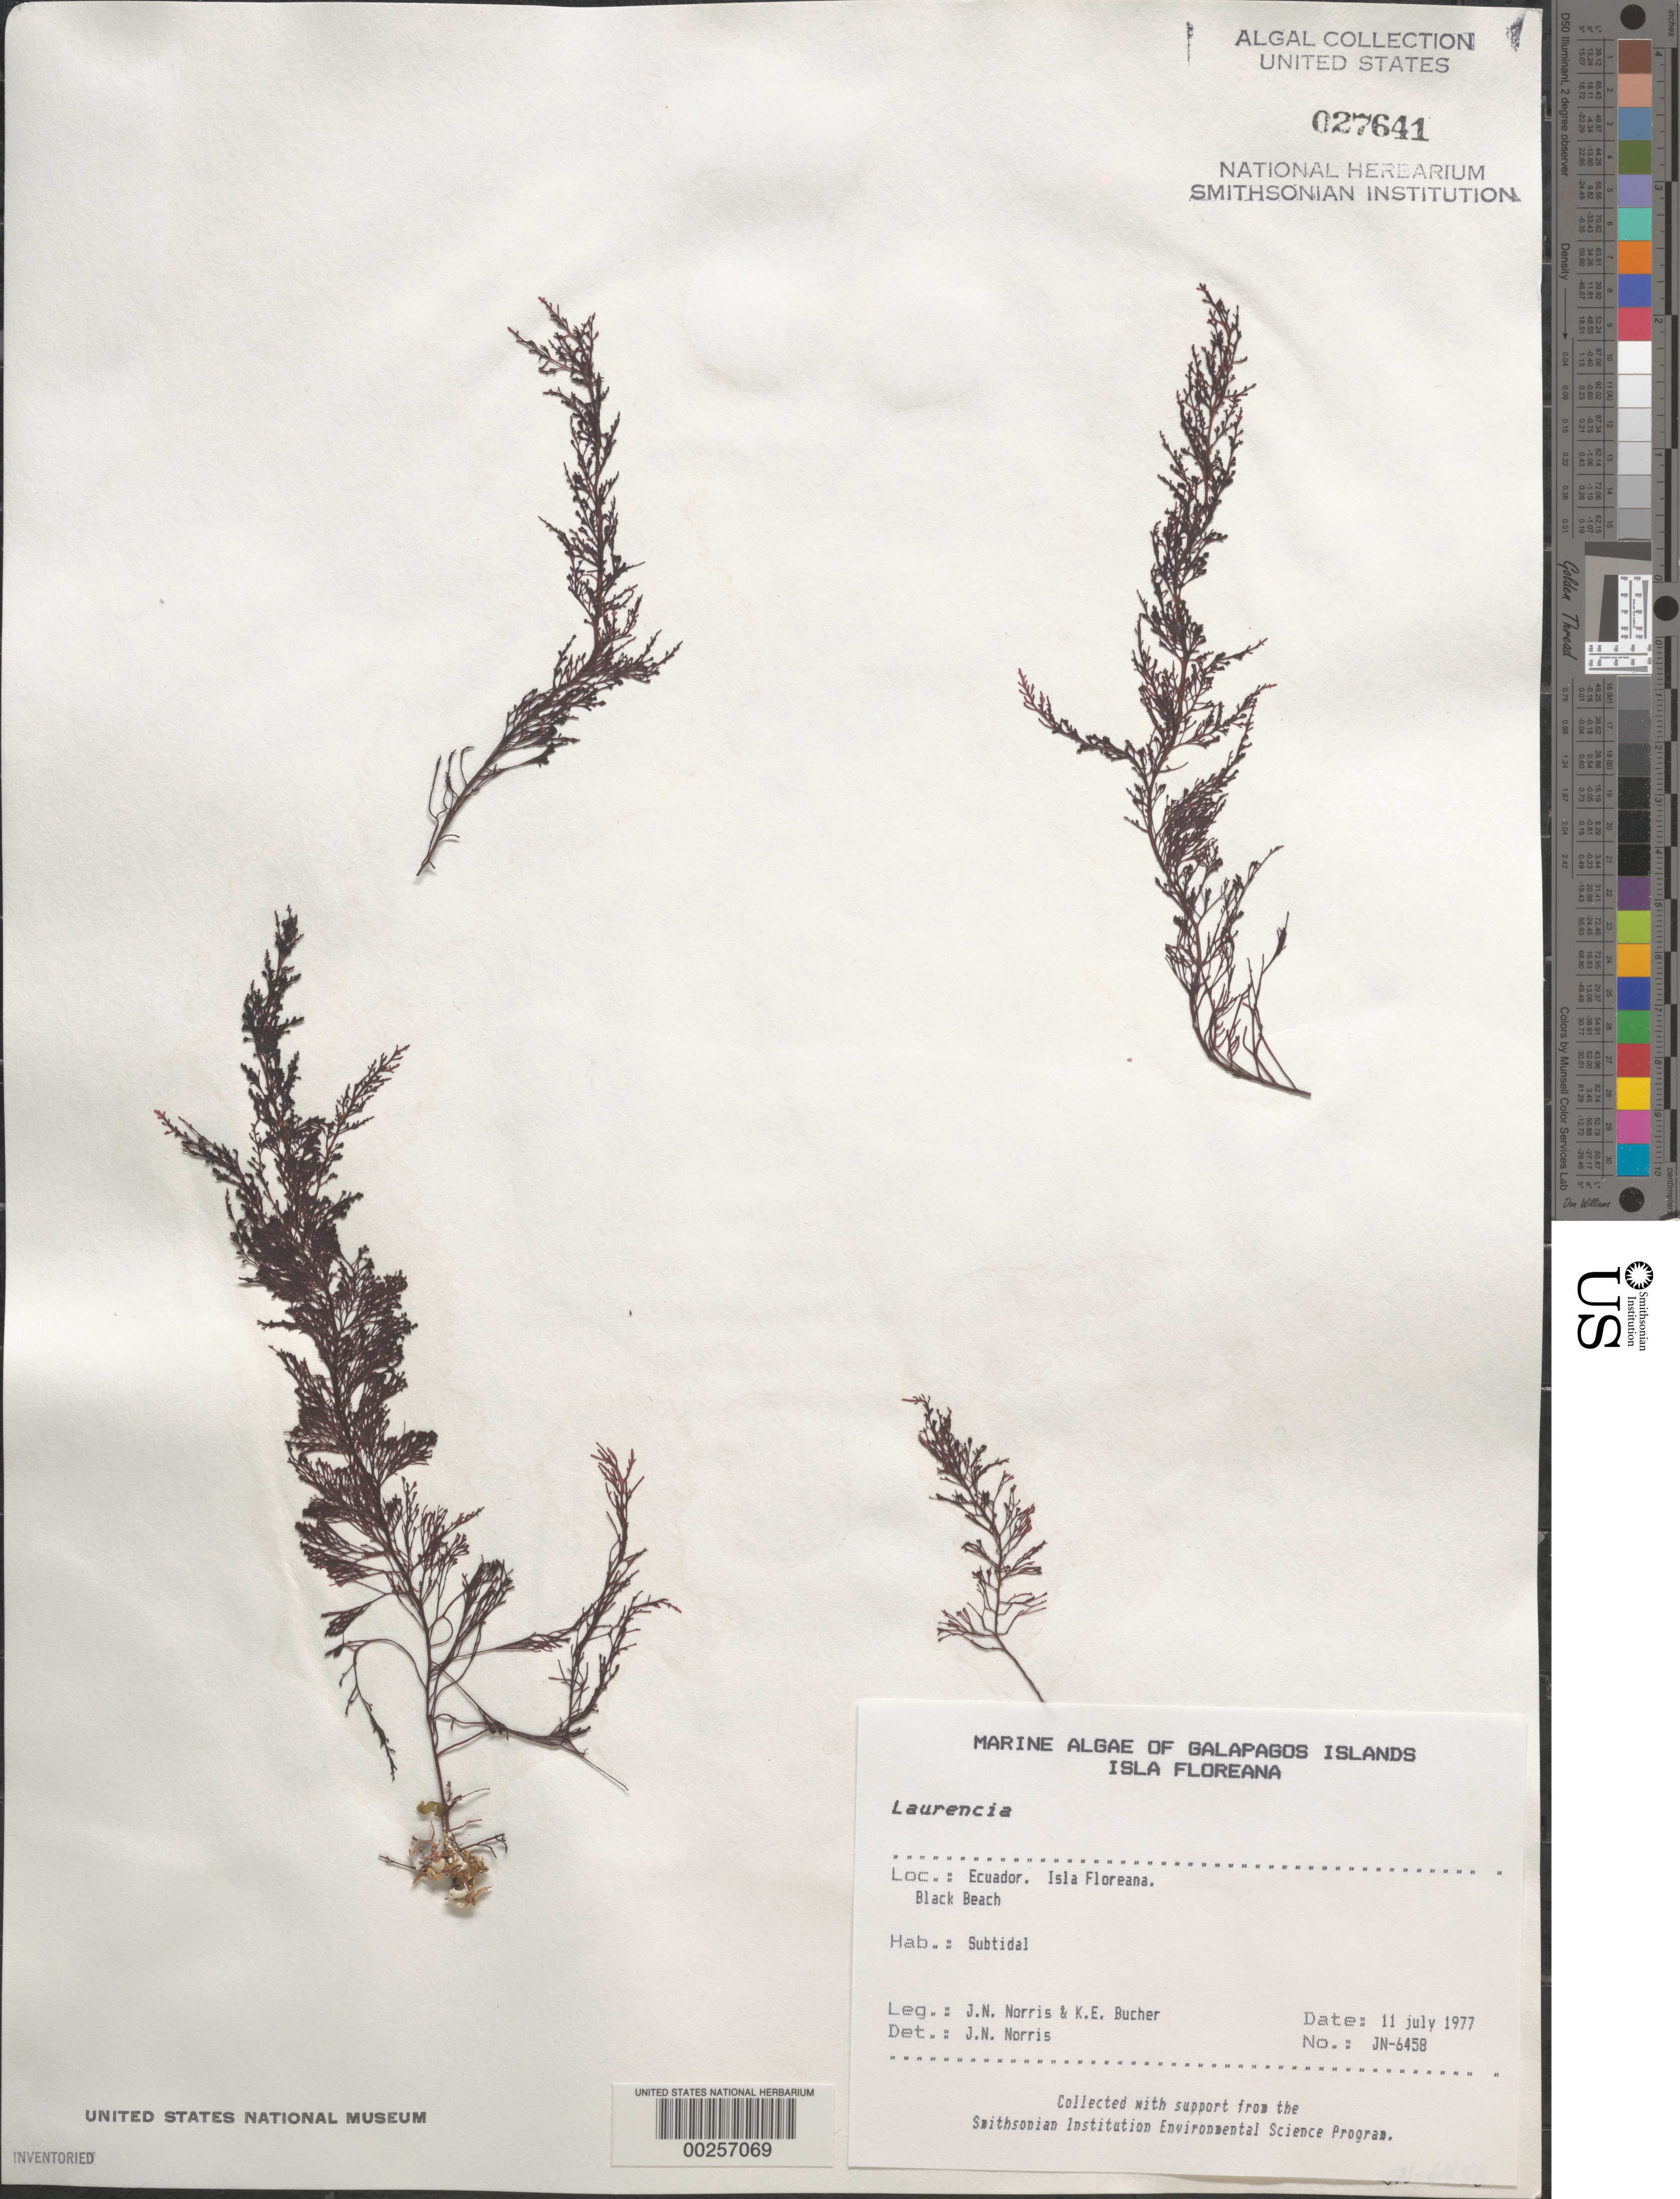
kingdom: Plantae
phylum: Rhodophyta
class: Florideophyceae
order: Ceramiales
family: Rhodomelaceae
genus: Laurencia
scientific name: Laurencia sp.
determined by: Norris, James N.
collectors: J. N. Norris & K. E. Bucher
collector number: JN-6458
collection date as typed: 11 Jul 1977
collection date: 1977-07-11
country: Ecuador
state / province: Colón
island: Floreana [Charles, Santa Maria]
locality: Black Beach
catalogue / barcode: US 27641